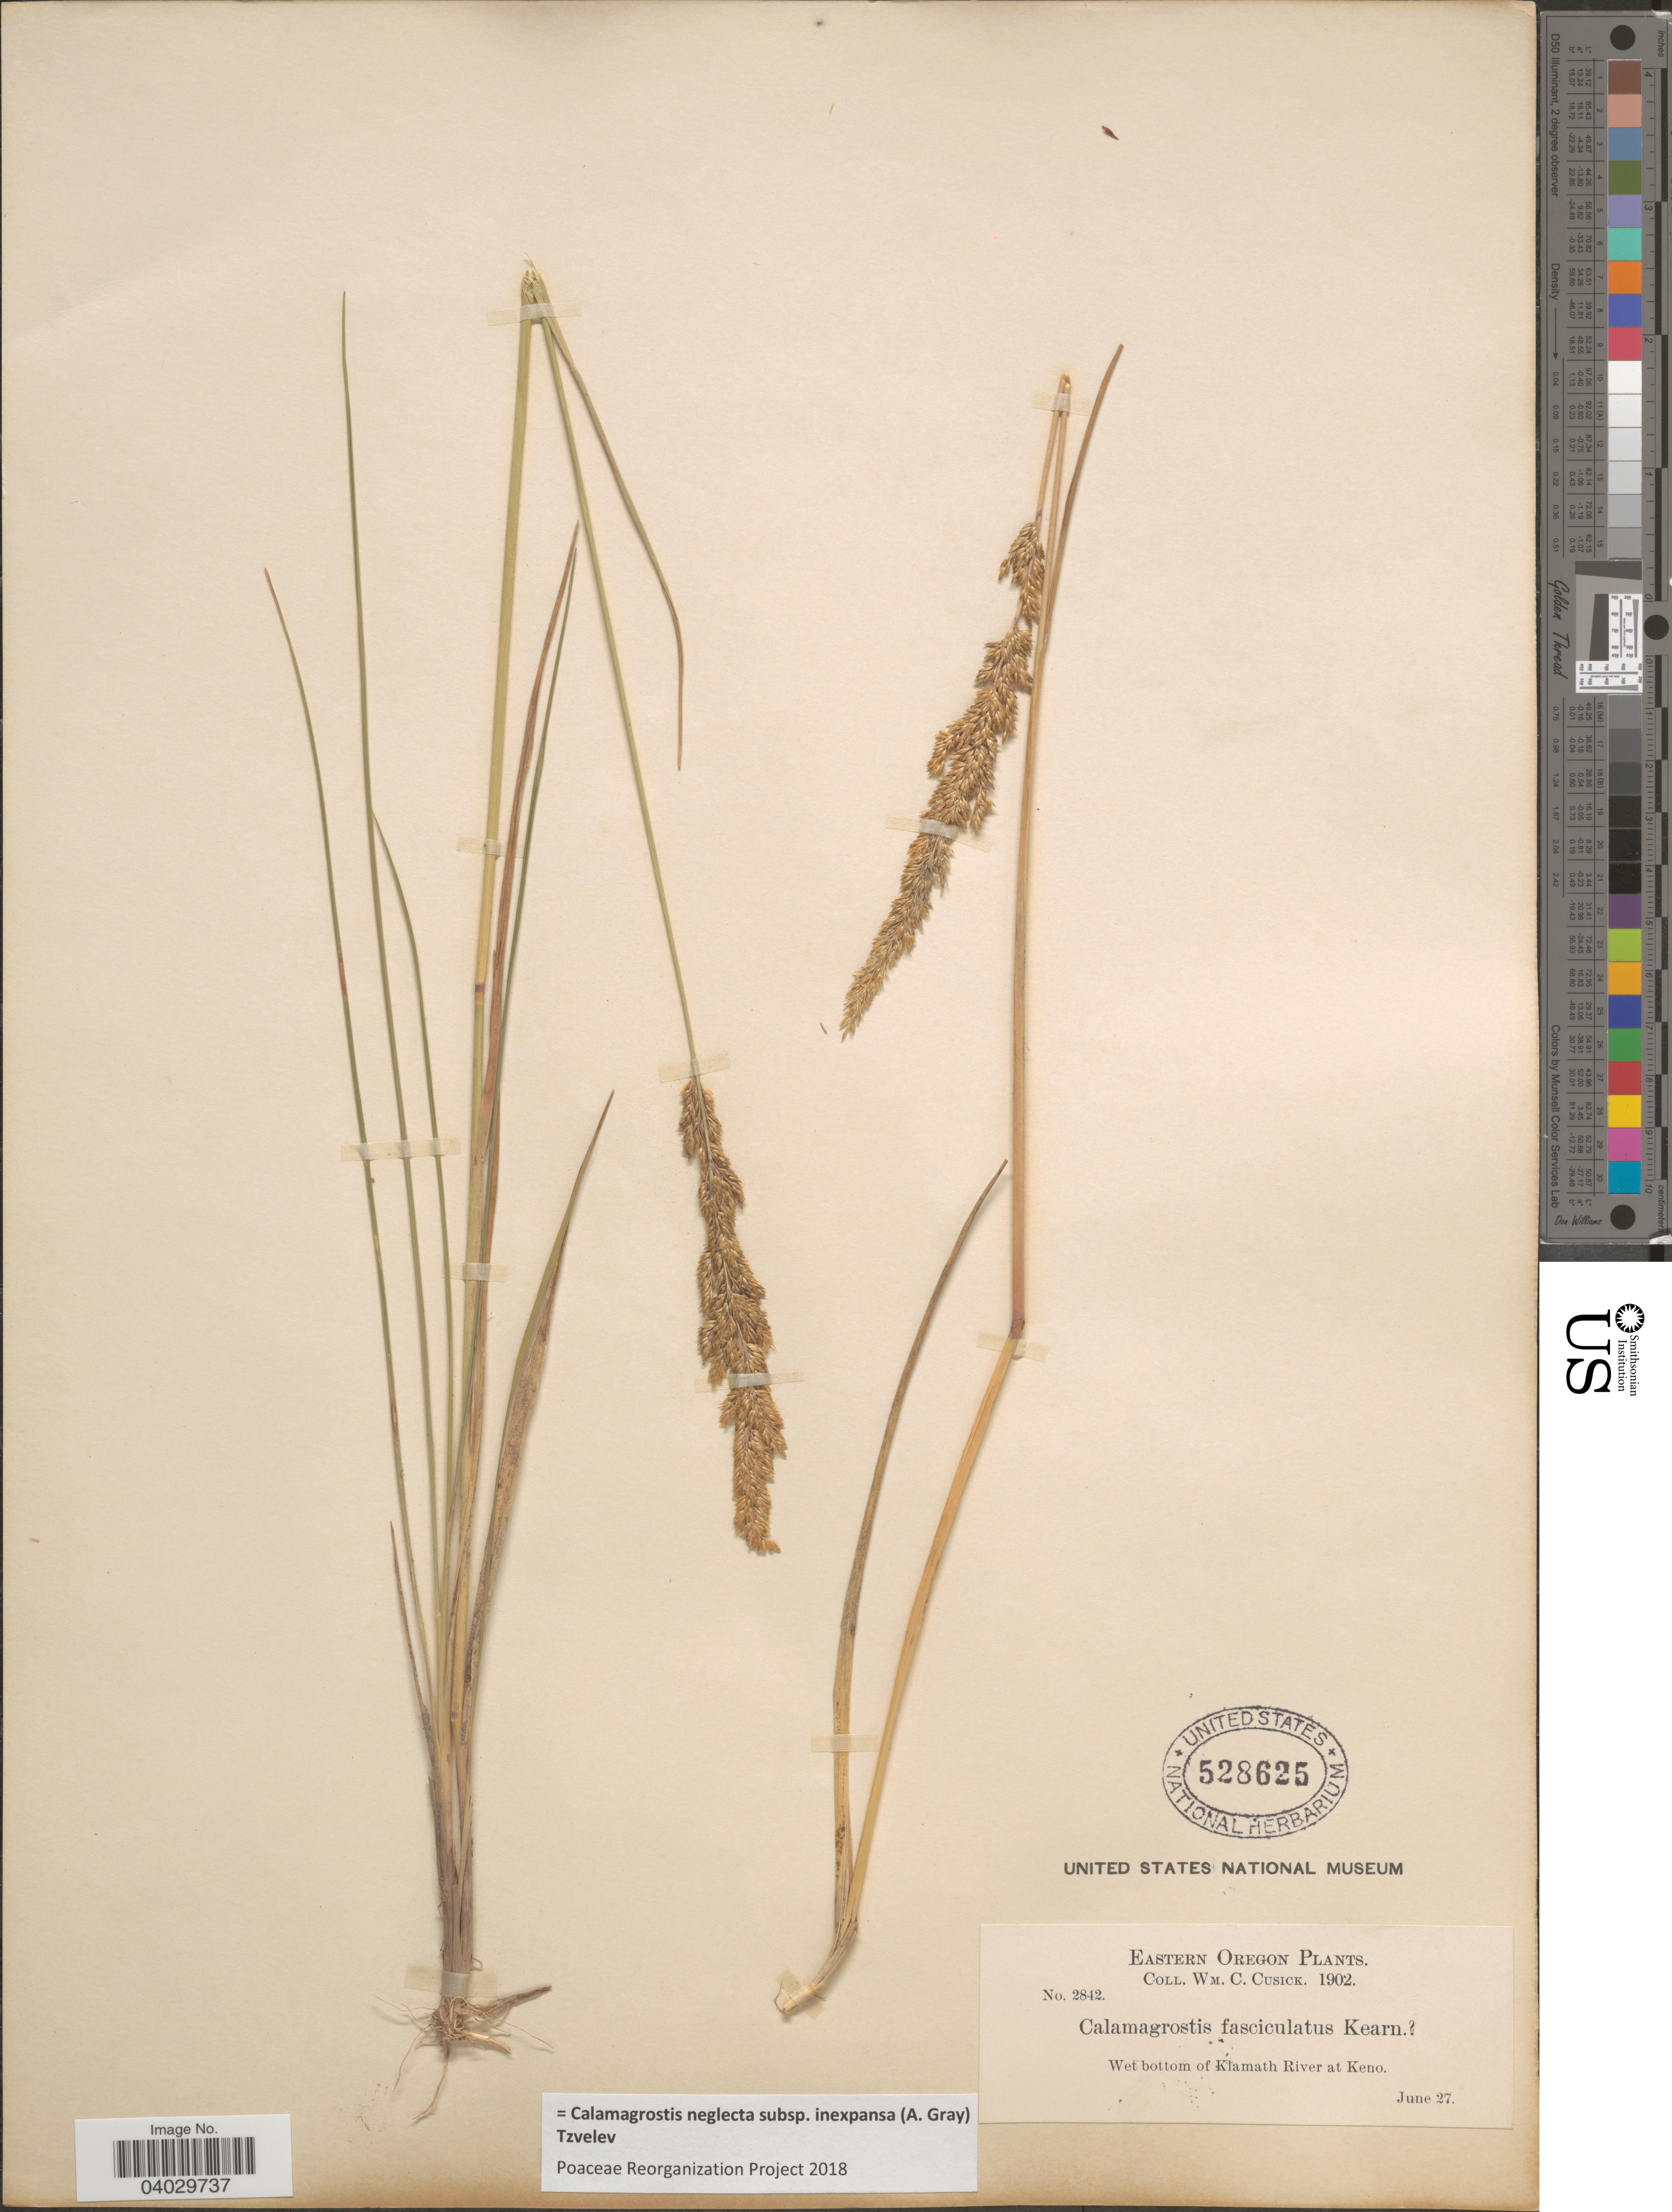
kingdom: Plantae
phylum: Tracheophyta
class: Liliopsida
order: Poales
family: Poaceae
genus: Calamagrostis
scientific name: Calamagrostis neglecta subsp. inexpansa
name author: (A. Gray) Tzvelev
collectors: W. C. Cusick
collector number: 2842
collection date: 1902-06-27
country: United States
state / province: Oregon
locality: Eastern Oregon. Wet bottom of Klamath River at Keno.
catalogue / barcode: US 528625